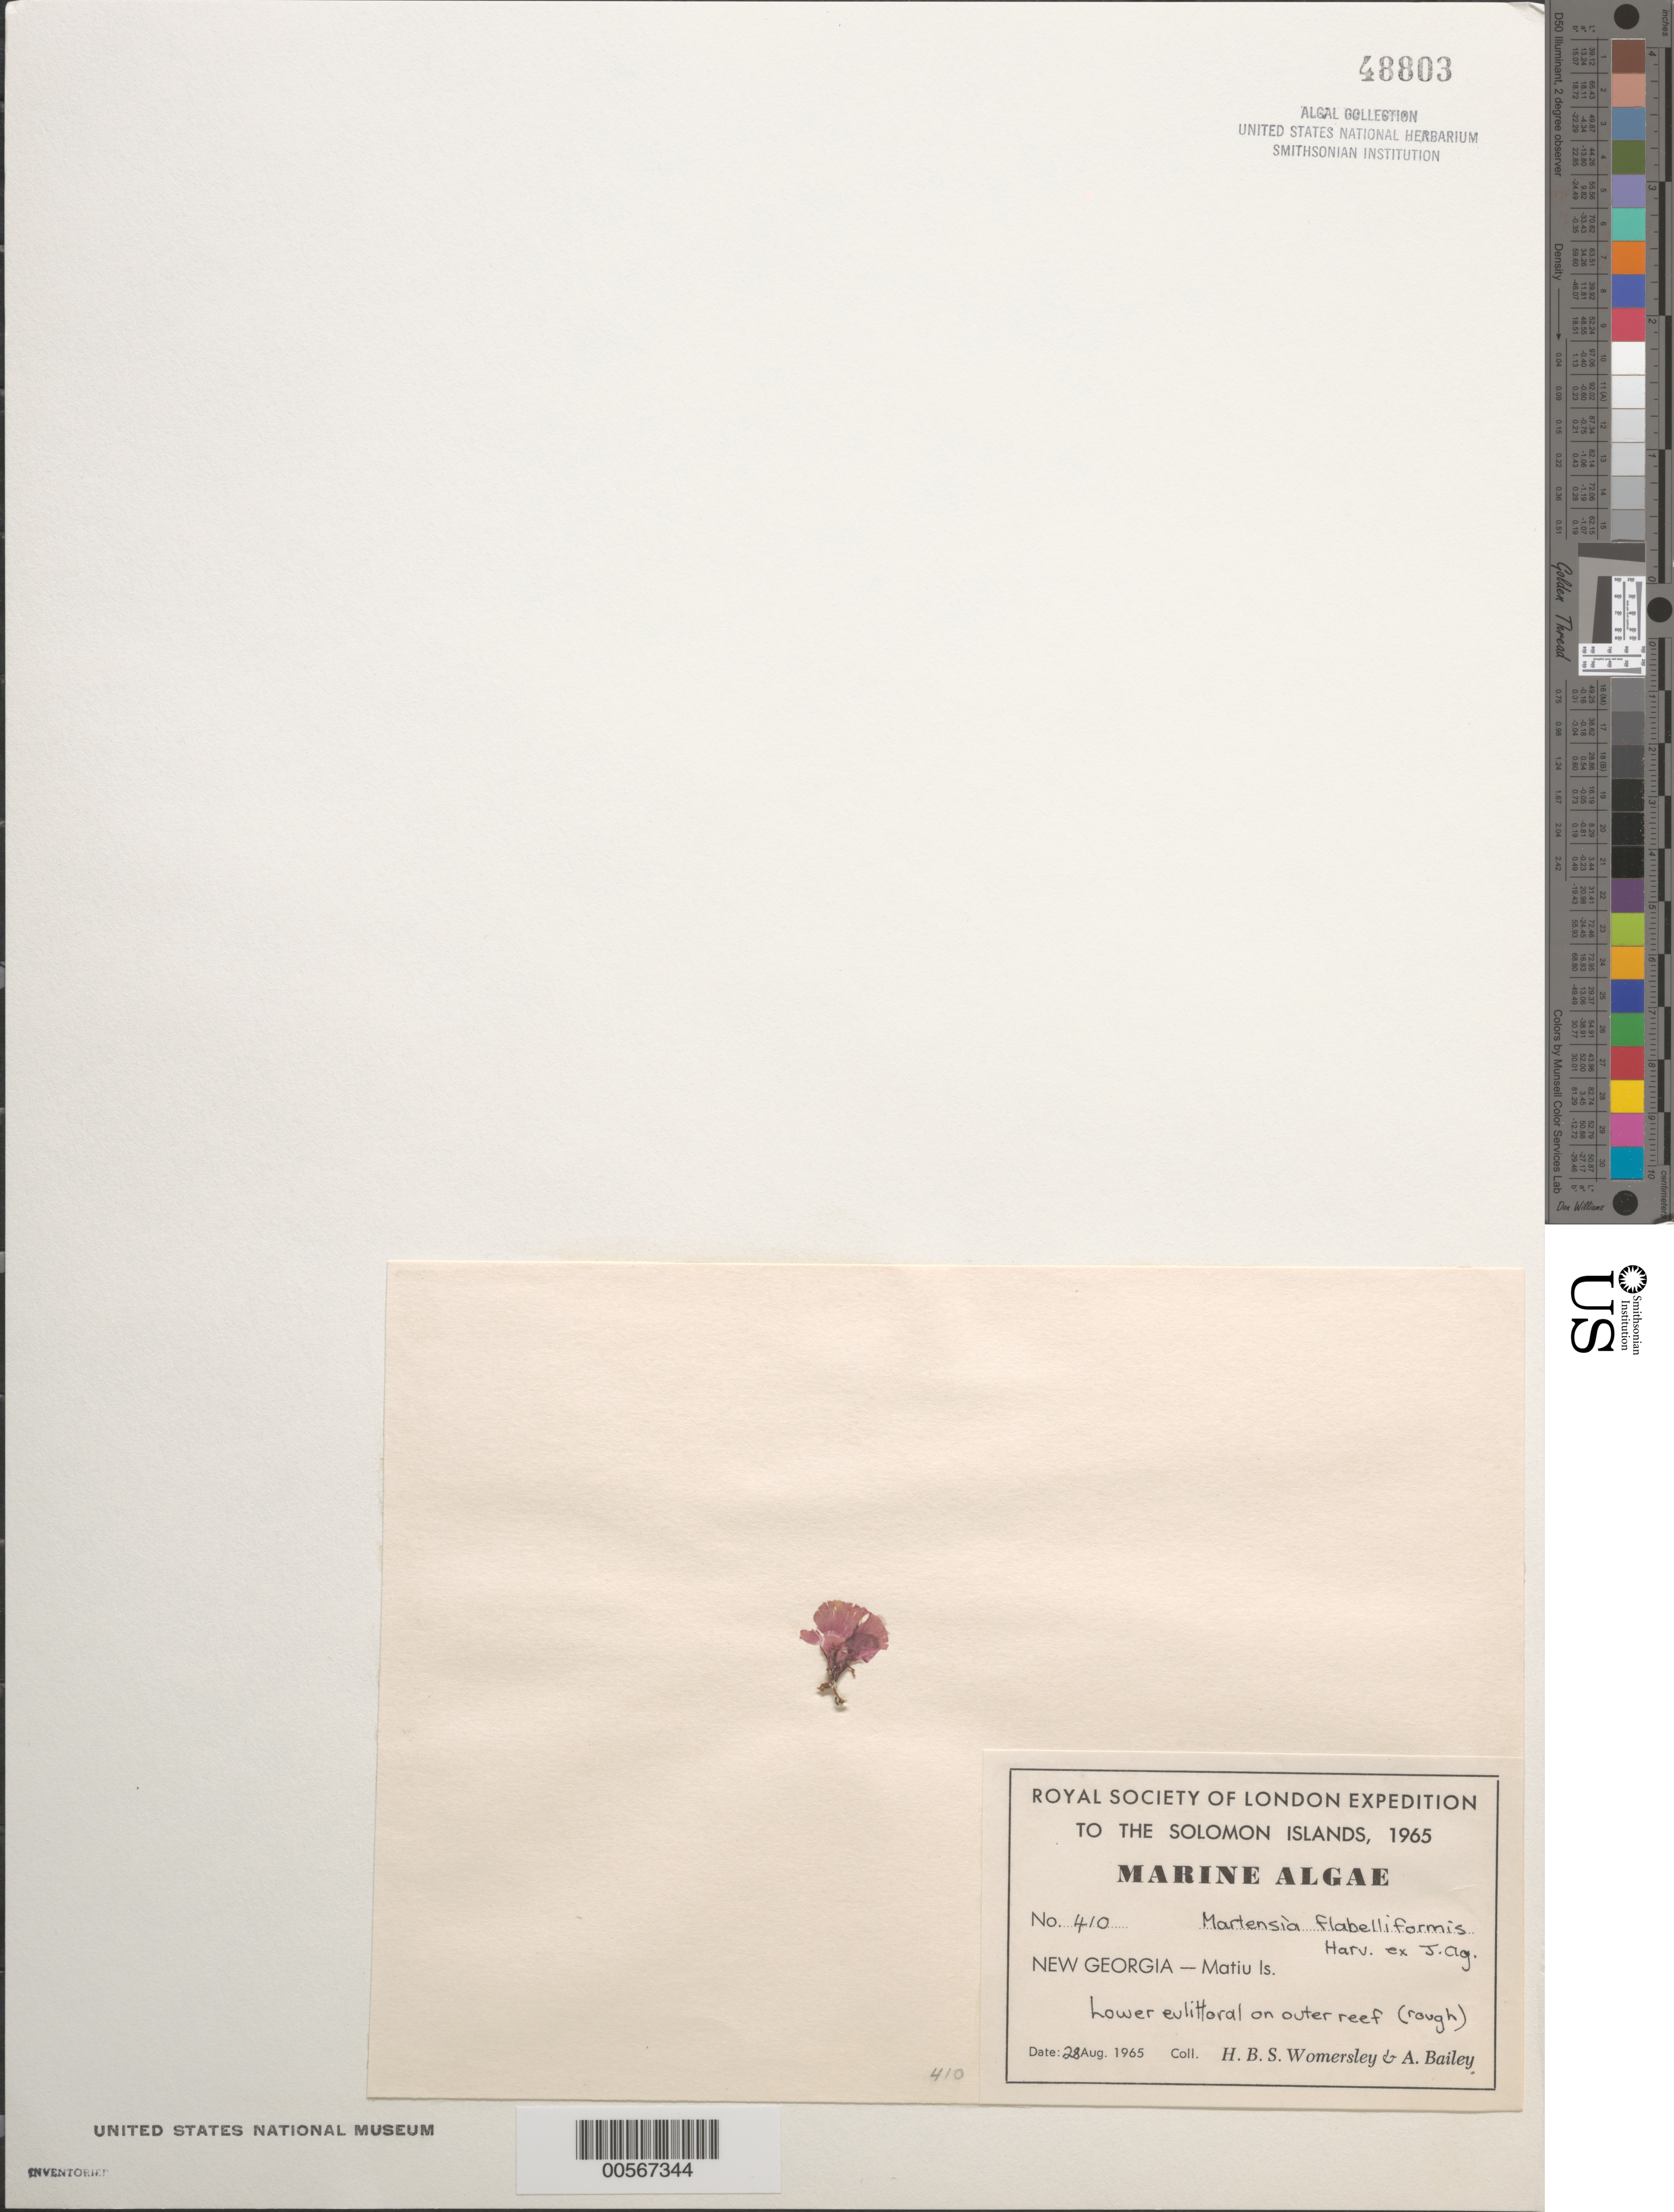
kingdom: Plantae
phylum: Rhodophyta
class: Florideophyceae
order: Ceramiales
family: Delesseriaceae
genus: Martensia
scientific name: Martensia flabelliformis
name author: Harv. ex J. Agardh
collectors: H. B. S. Womersley & A. Bailey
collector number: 410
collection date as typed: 28 Aug 1965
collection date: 1965-08-28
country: Solomon Islands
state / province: Western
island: Matiu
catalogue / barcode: US 48803